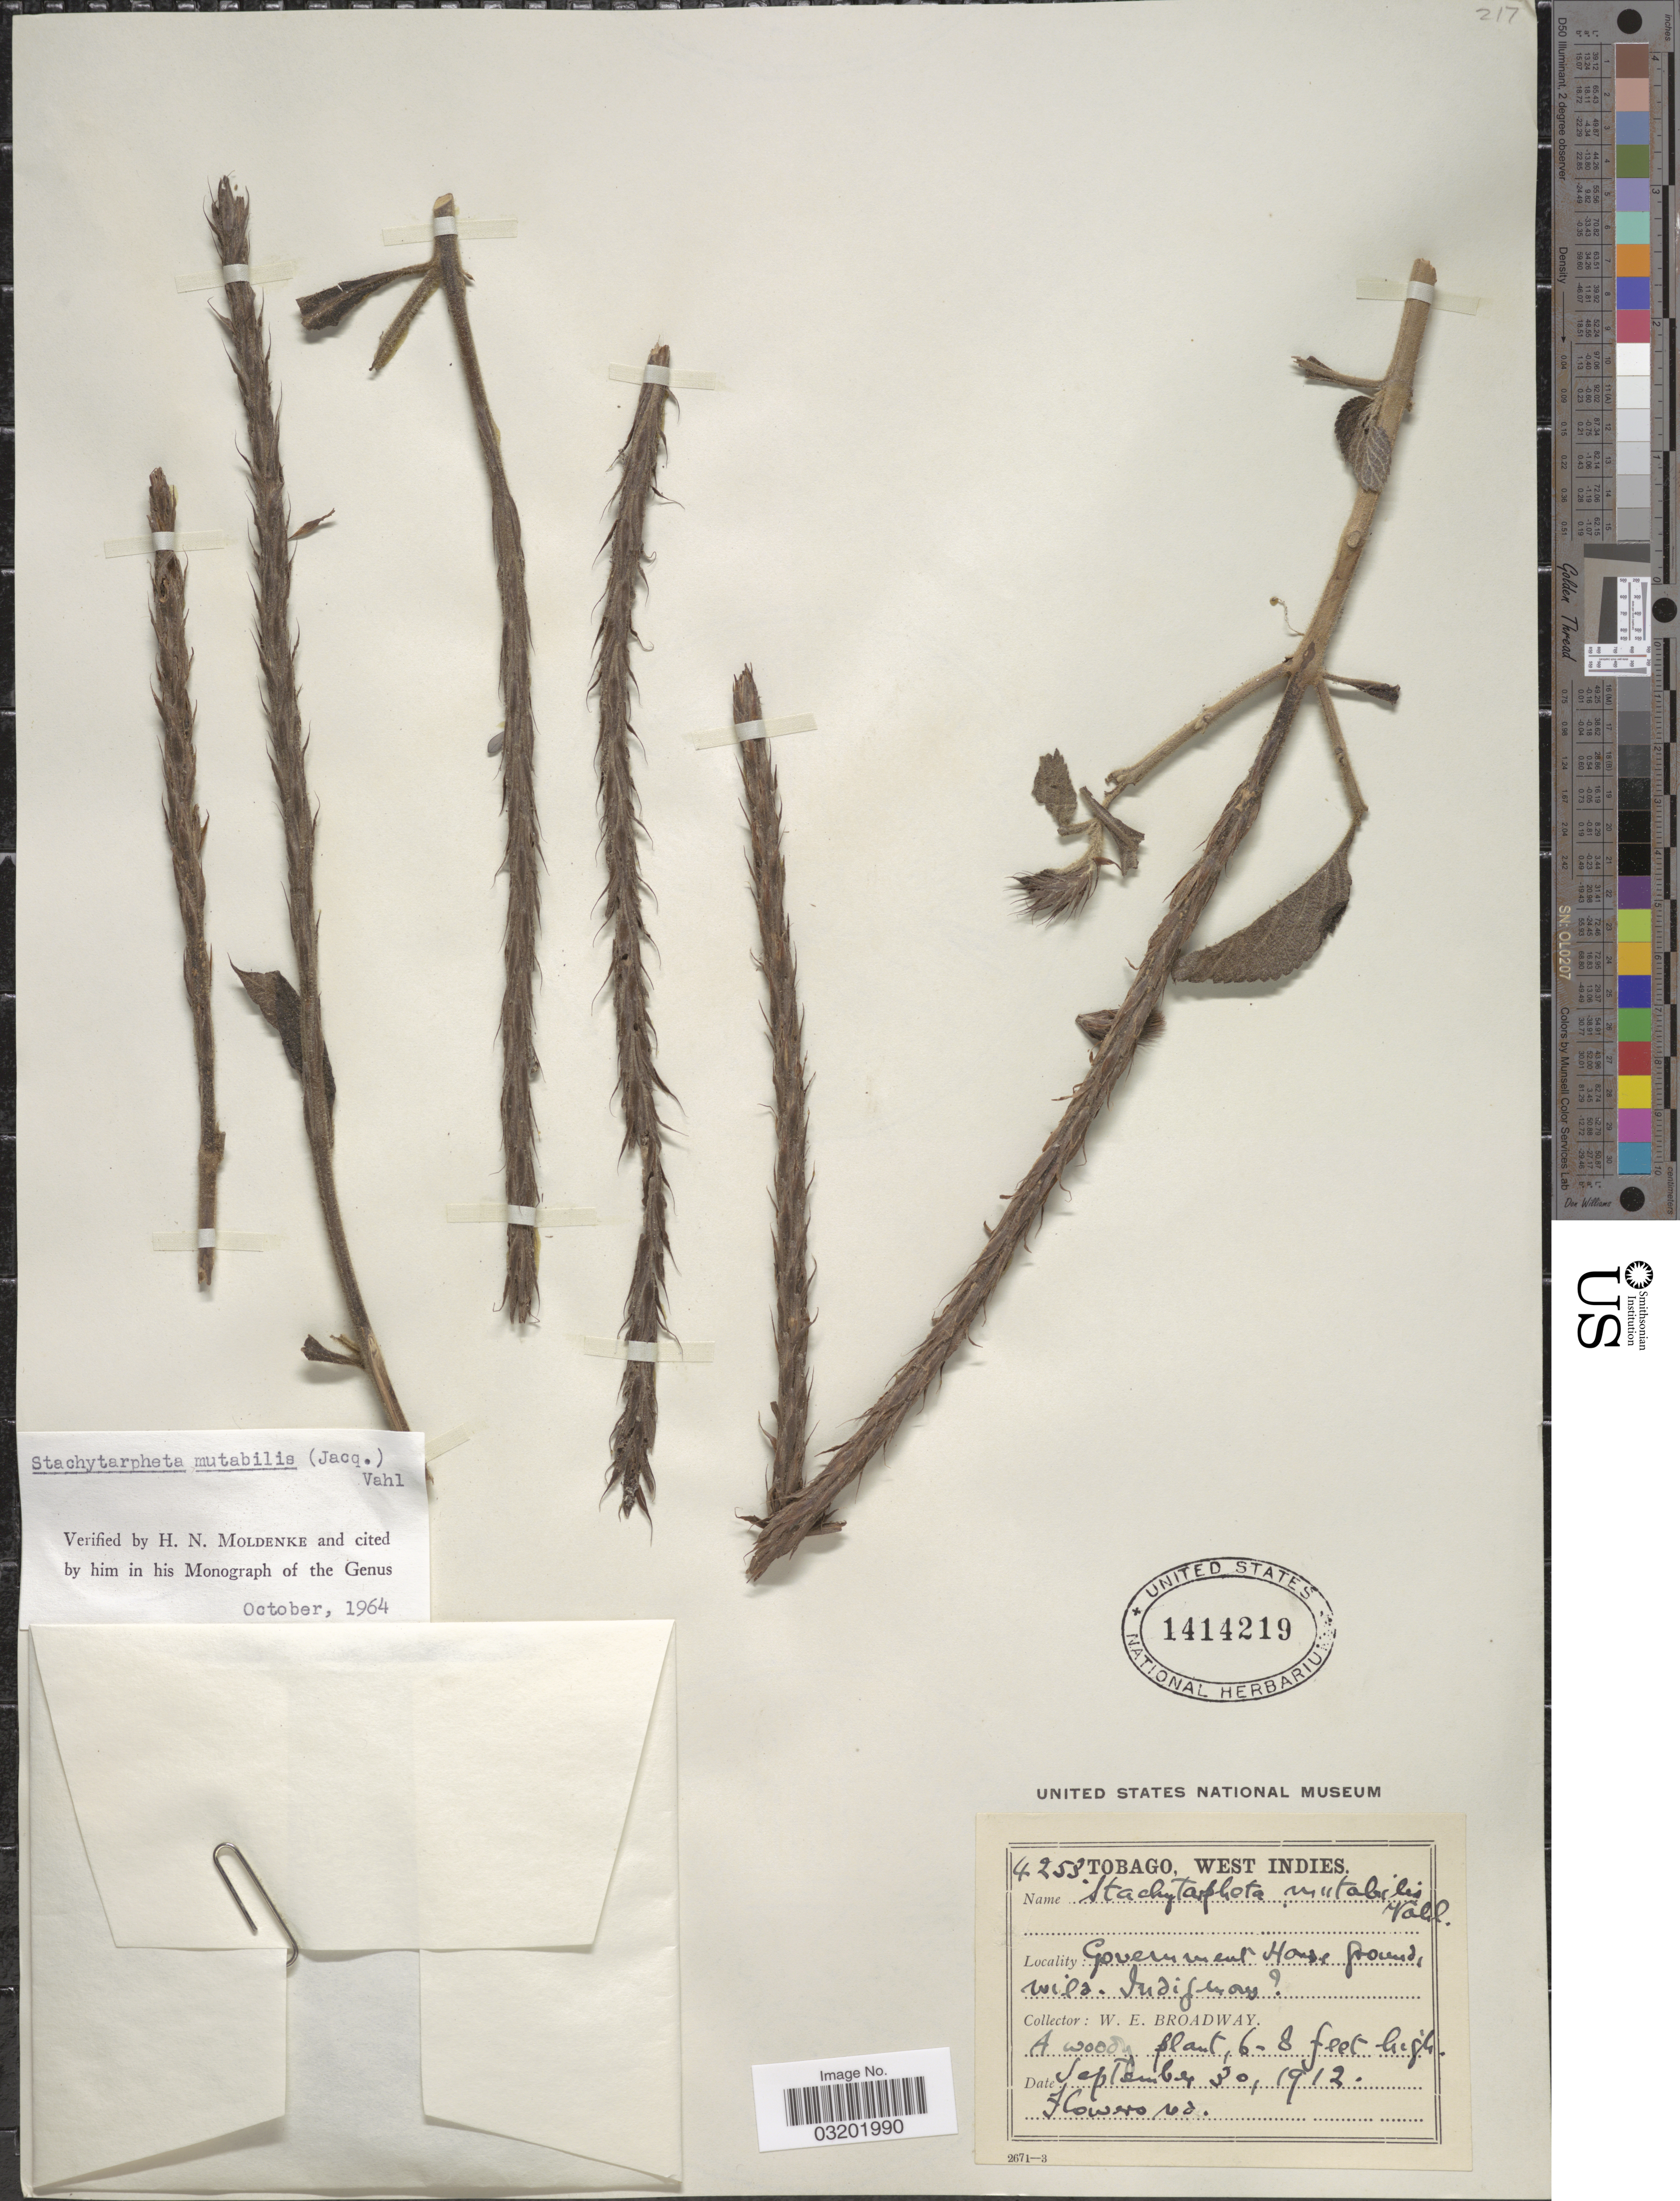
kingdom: Plantae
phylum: Tracheophyta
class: Magnoliopsida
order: Lamiales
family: Verbenaceae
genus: Stachytarpheta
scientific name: Stachytarpheta mutabilis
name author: (Jacq.) Vahl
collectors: W. E. Broadway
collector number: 4253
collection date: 1912-09-30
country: Trinidad and Tobago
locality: Tobago.Government House Grounds.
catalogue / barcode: US 1414219